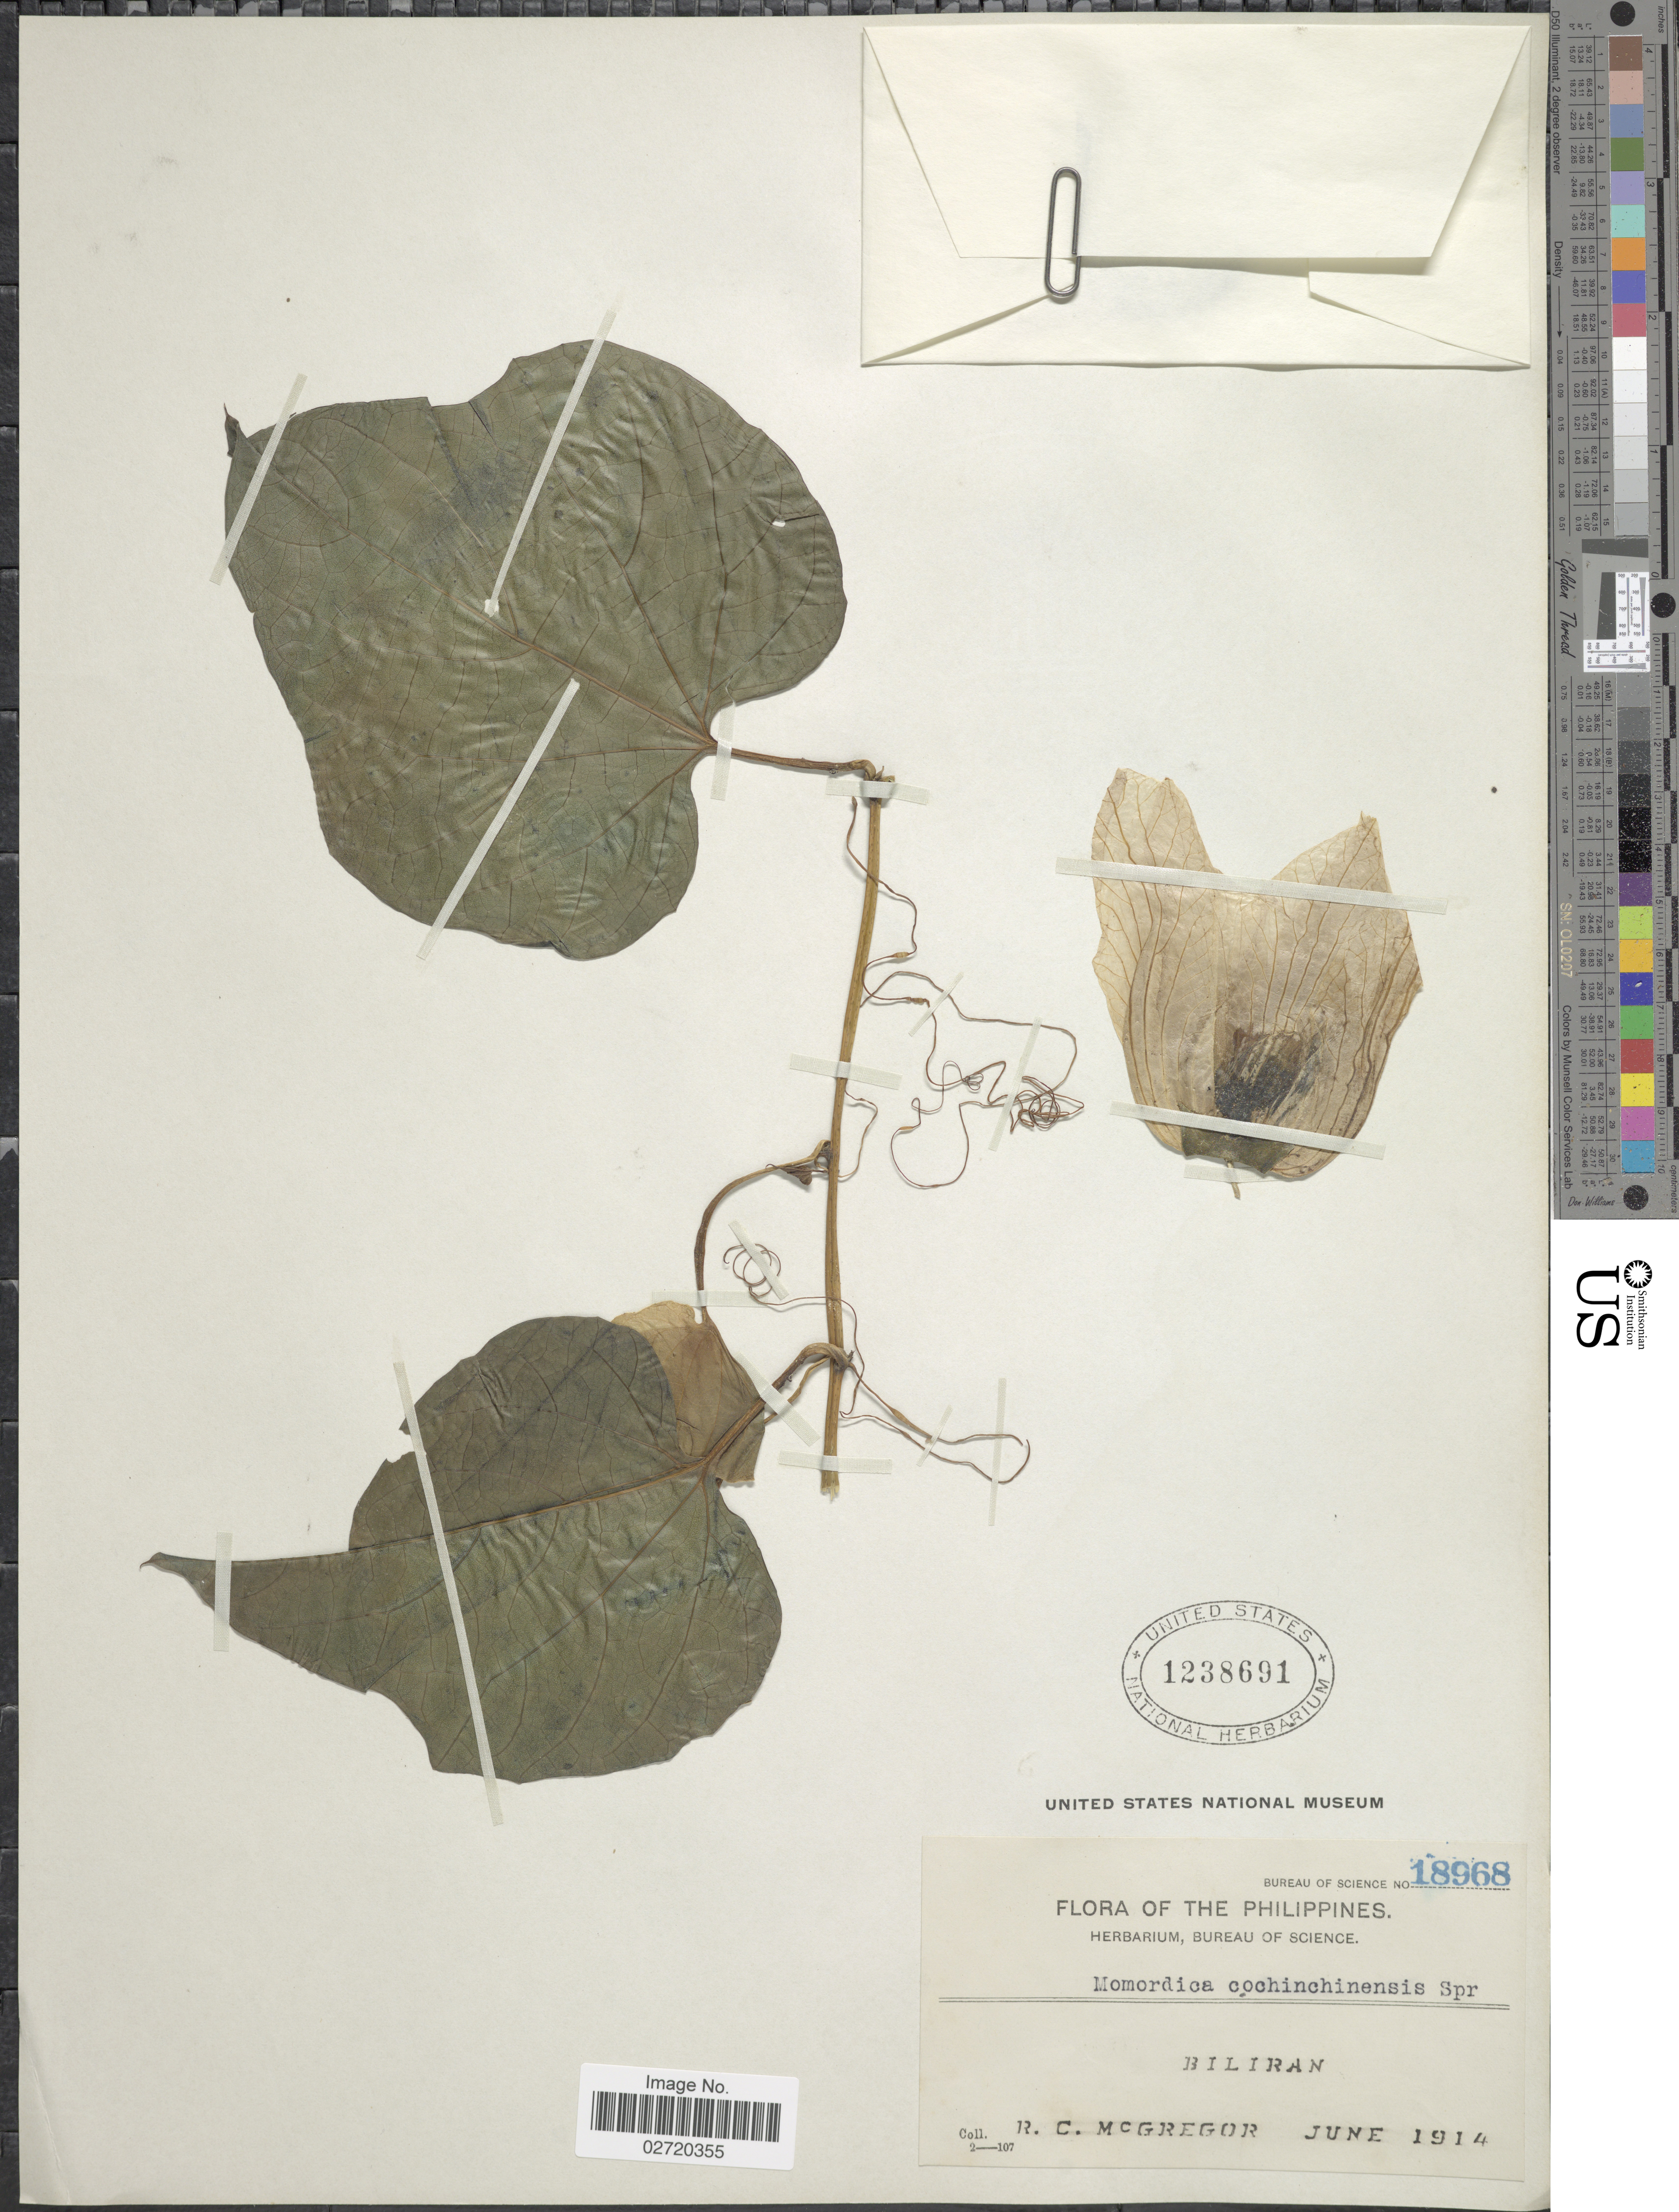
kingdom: Plantae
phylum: Tracheophyta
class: Magnoliopsida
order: Cucurbitales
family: Cucurbitaceae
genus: Momordica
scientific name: Momordica cochinchinensis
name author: (Lour.) Spreng.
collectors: R. C. McGregor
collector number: Bureau of Science 18968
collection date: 1914-06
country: Philippines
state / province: Eastern Visayas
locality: Biliran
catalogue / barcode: US 1238691